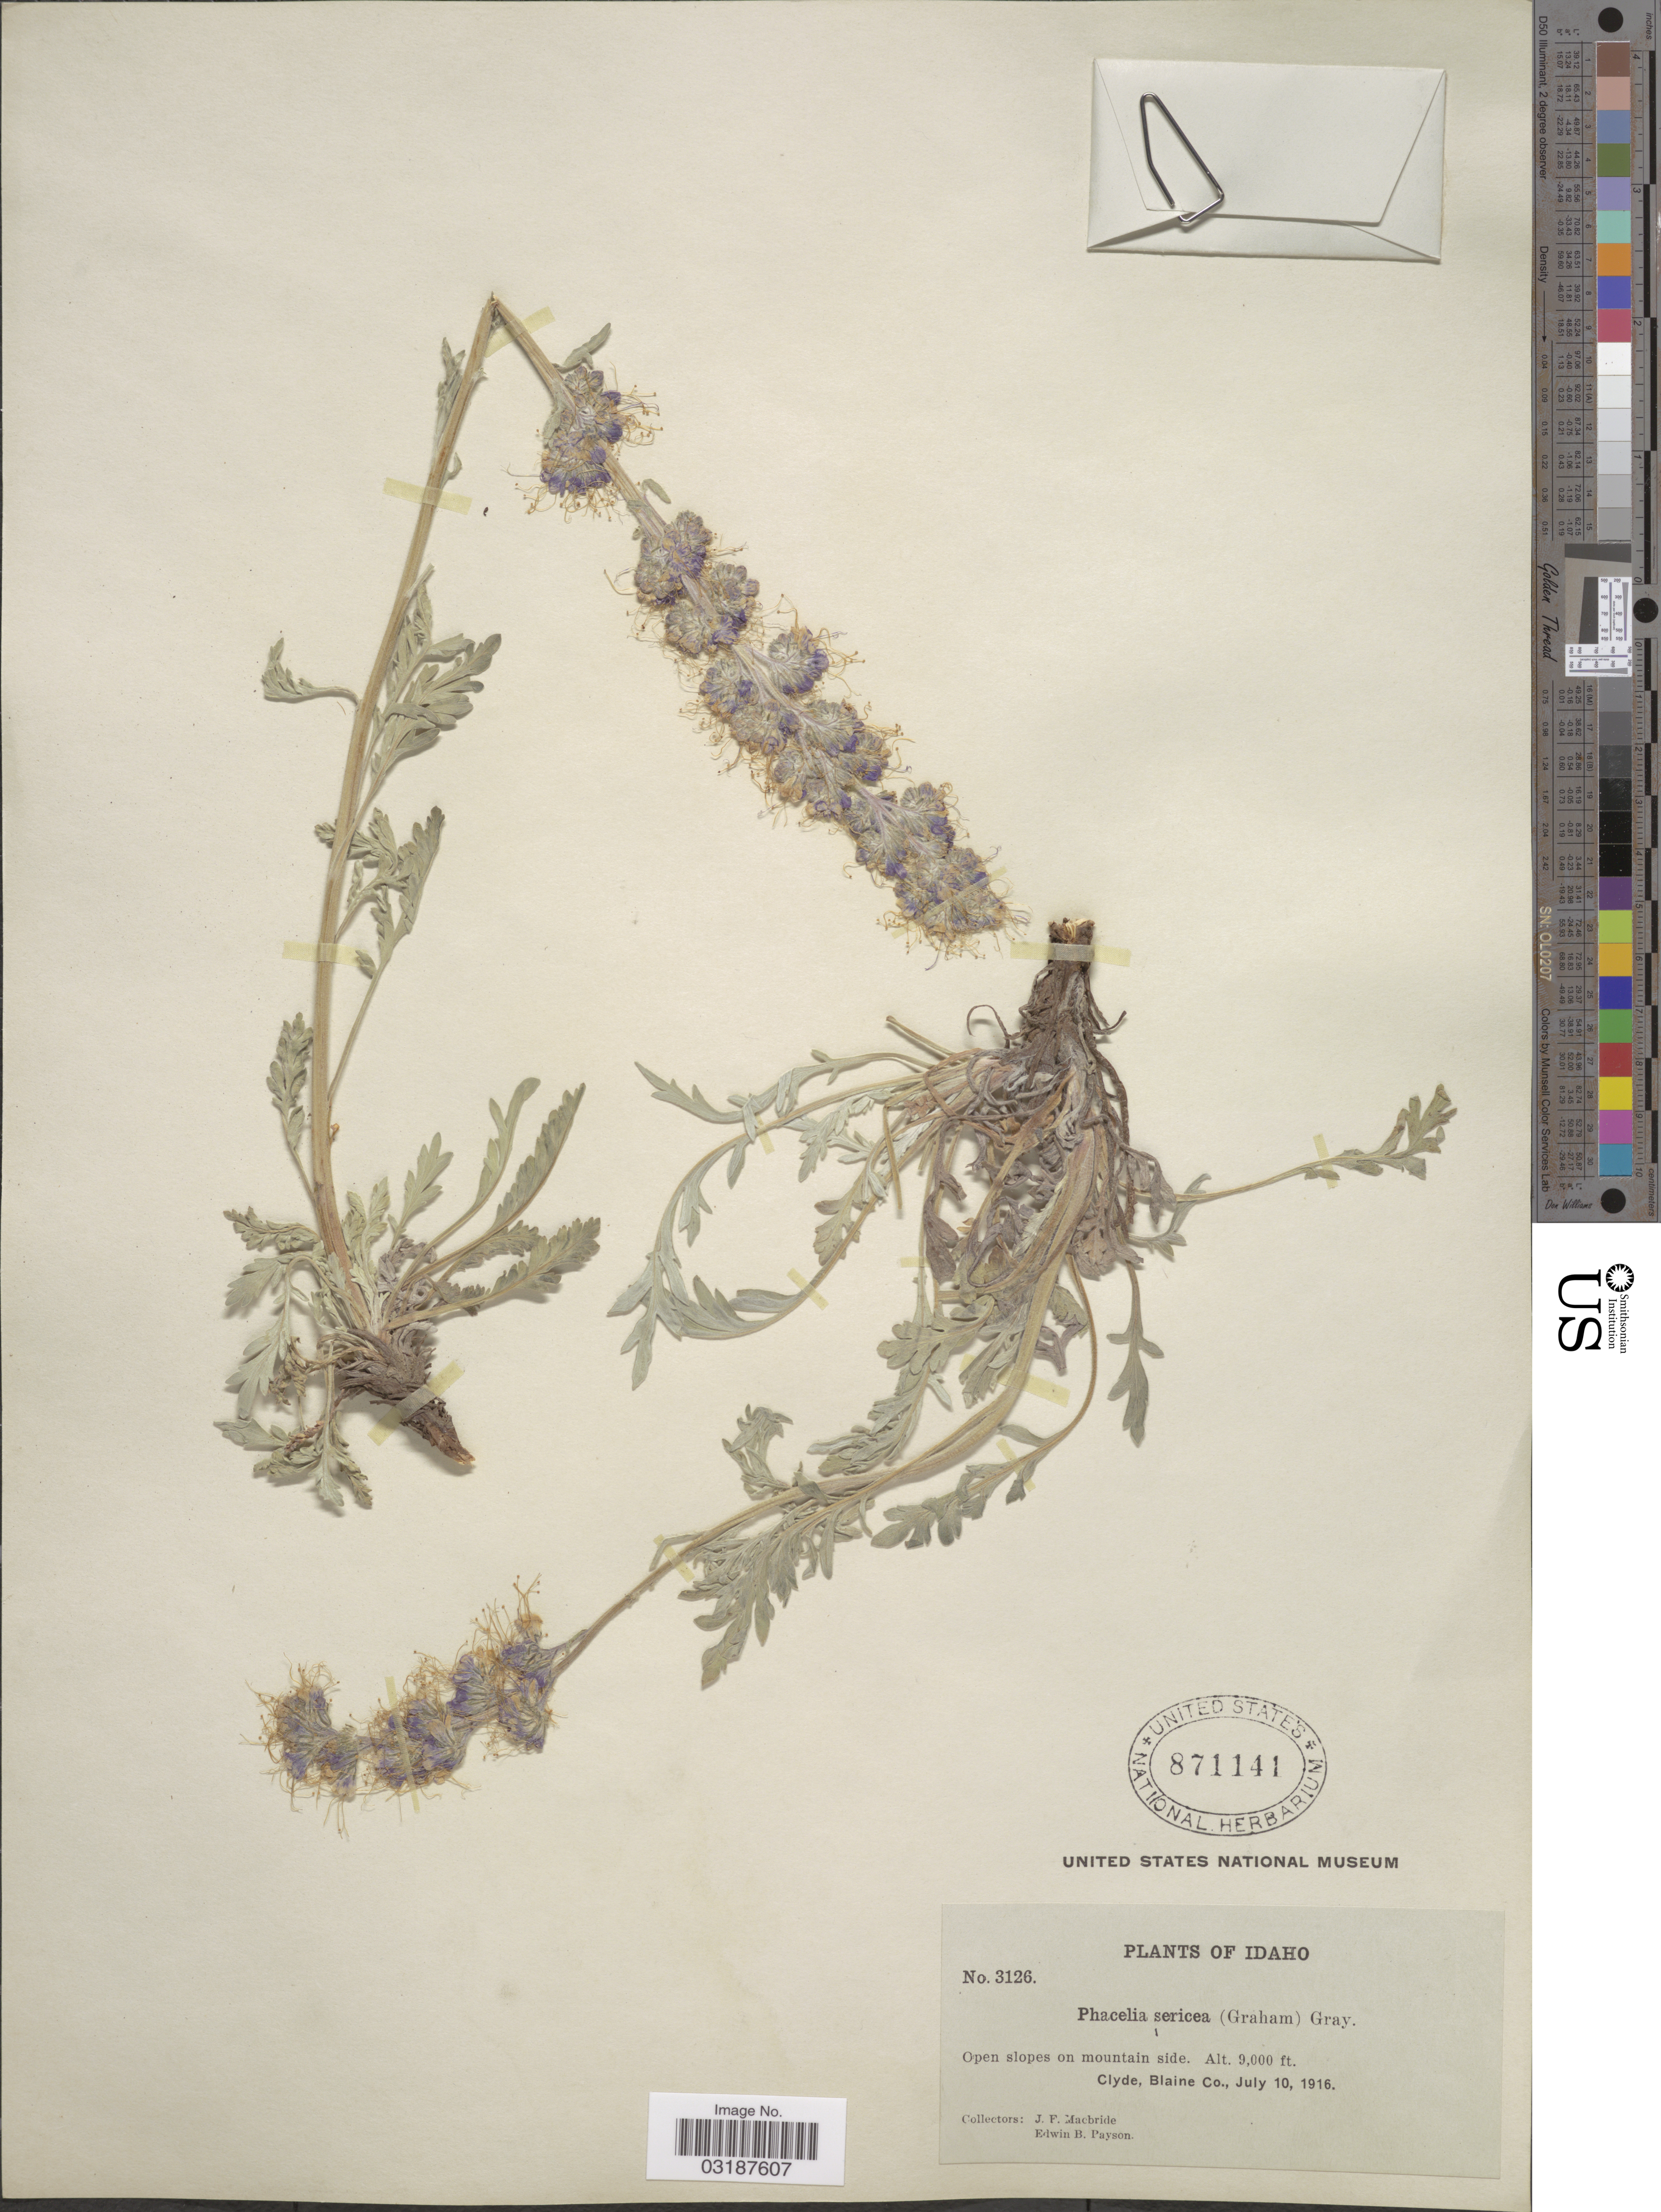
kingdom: Plantae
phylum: Tracheophyta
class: Magnoliopsida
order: Boraginales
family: Hydrophyllaceae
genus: Phacelia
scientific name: Phacelia sericea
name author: (Graham) A. Gray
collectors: J. F. Macbride & E. B. Payson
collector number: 3126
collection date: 1916-07-10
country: United States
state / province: Idaho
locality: Open slopes on mountain side. Clyde, Blaine Co.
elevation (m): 2743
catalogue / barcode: US 871141